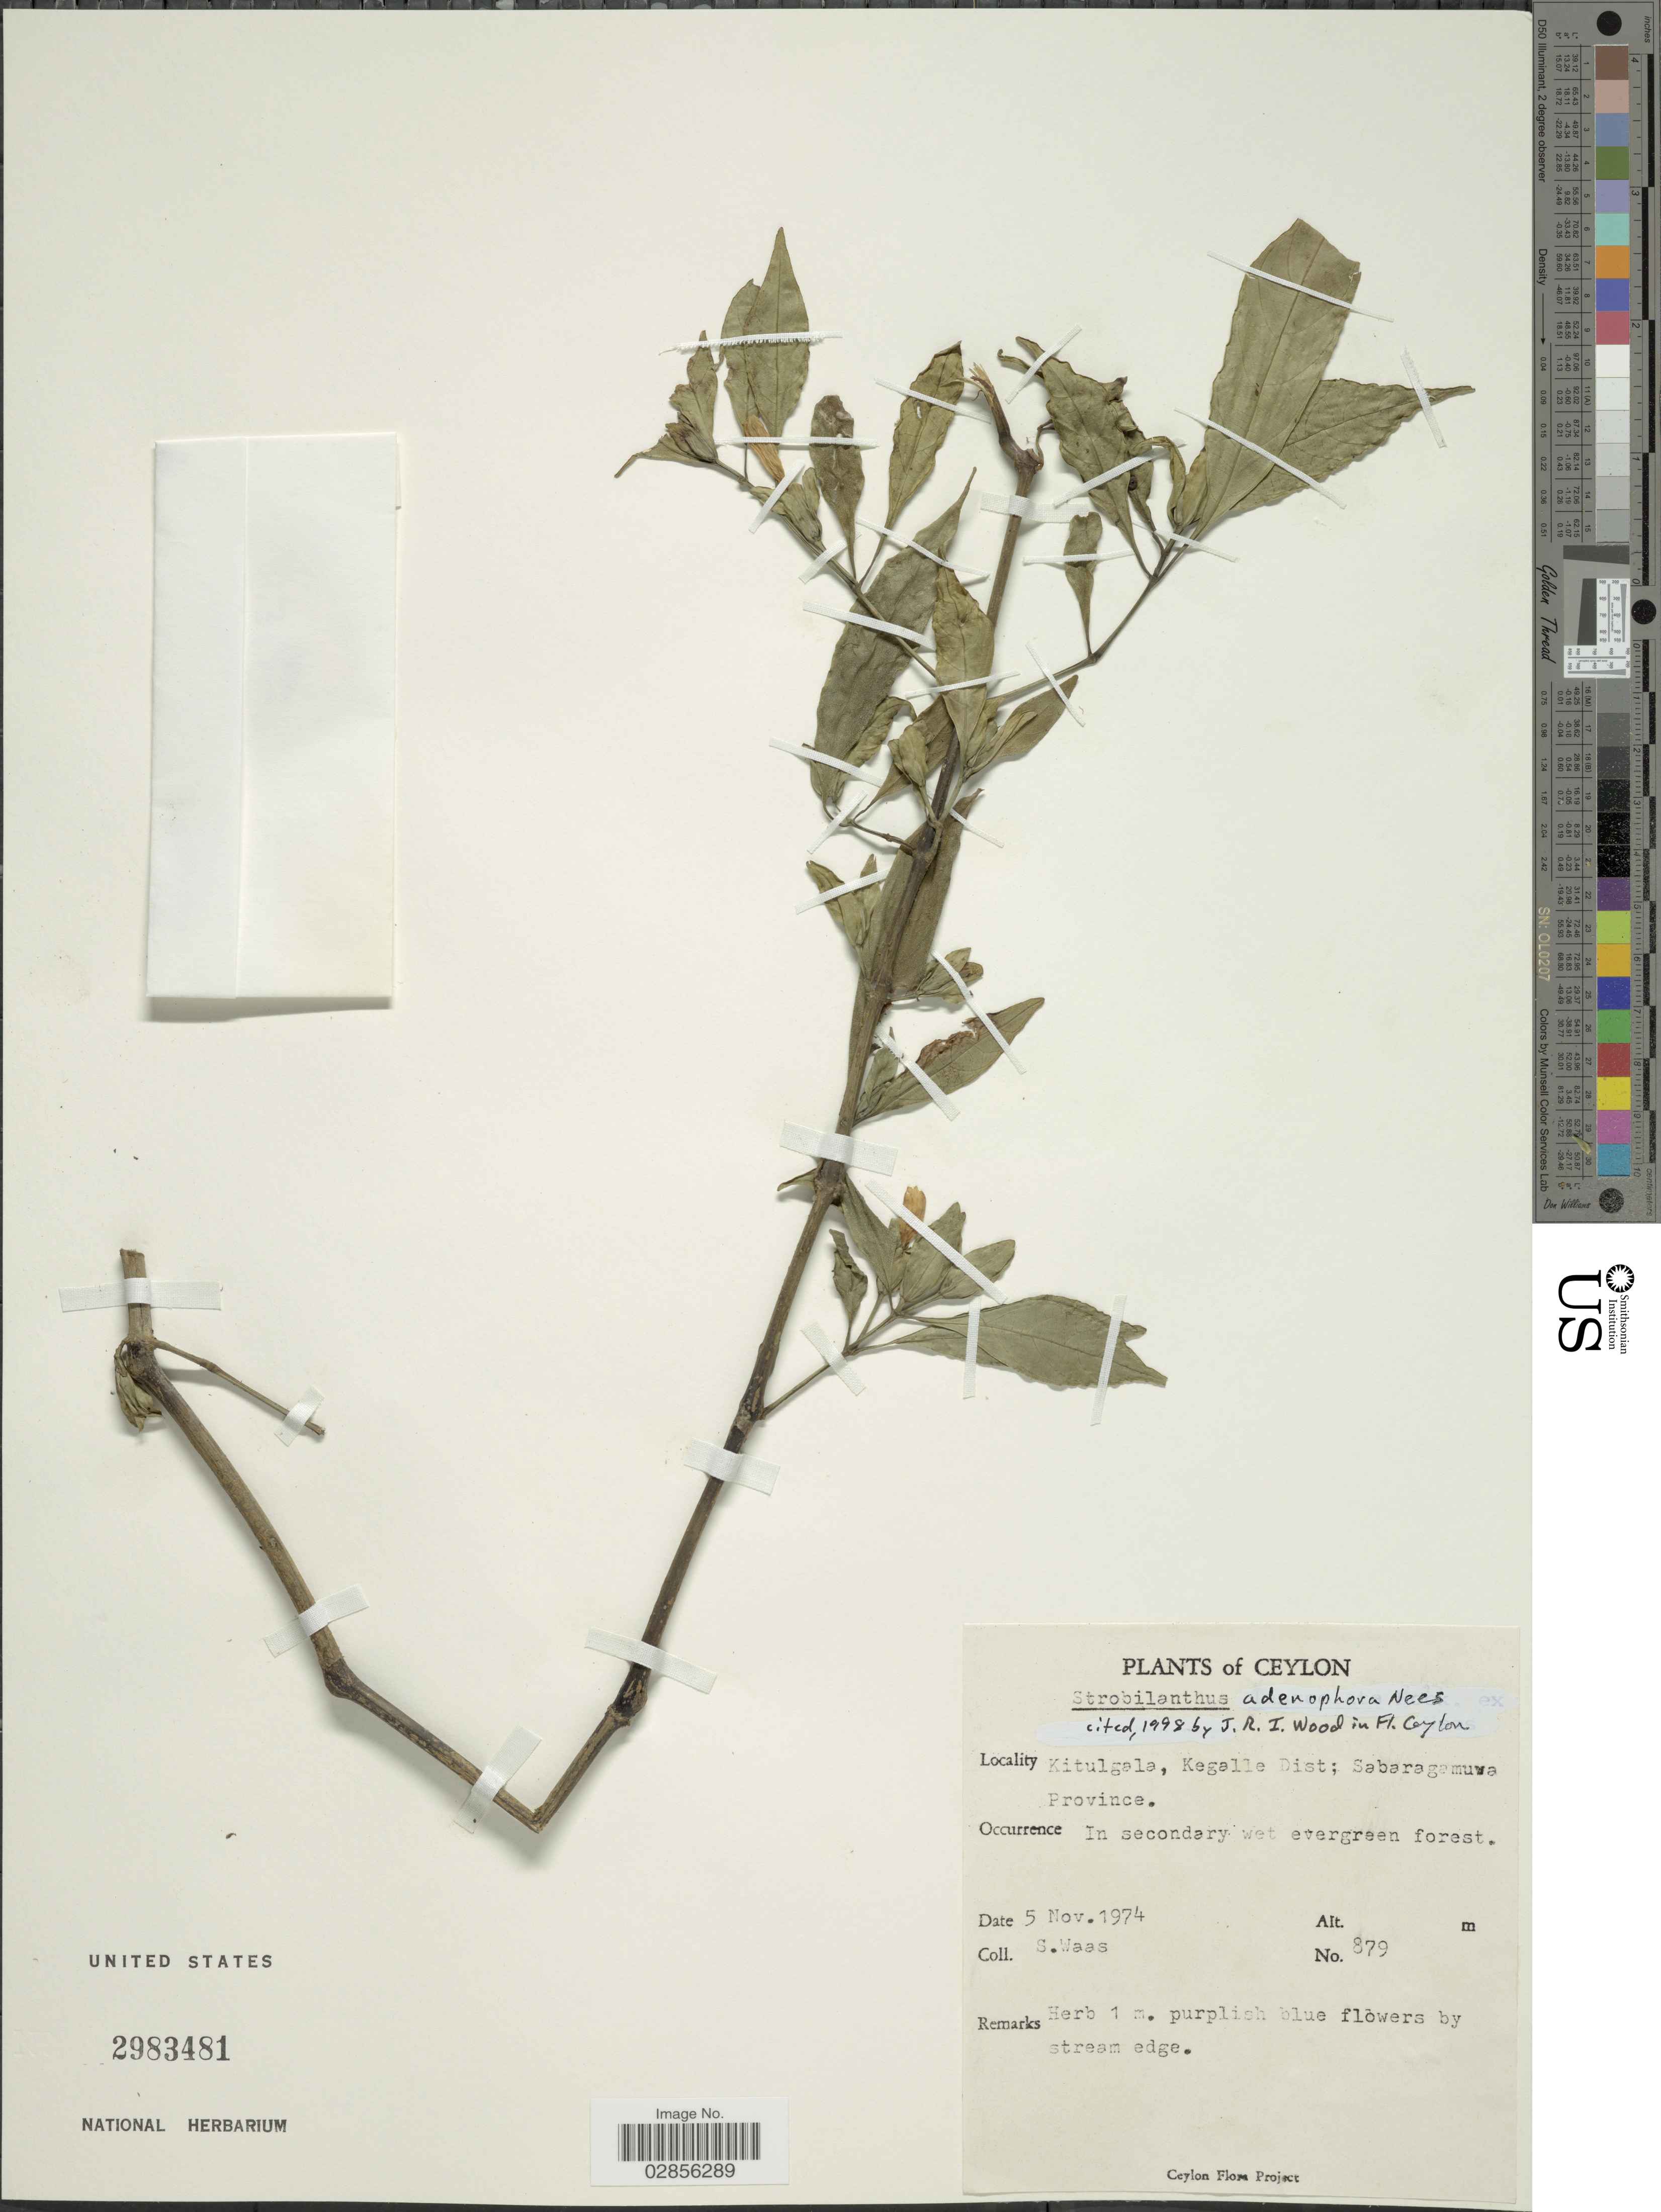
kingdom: Plantae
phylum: Tracheophyta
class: Magnoliopsida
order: Lamiales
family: Acanthaceae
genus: Strobilanthes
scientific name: Strobilanthes adenophora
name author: Bedd.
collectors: S. Waas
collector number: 879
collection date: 1974-11-05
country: Sri Lanka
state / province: Sabaragamuwa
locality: Ceylon, Kitulgala, Kegalle Dist.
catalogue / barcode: US 2983481